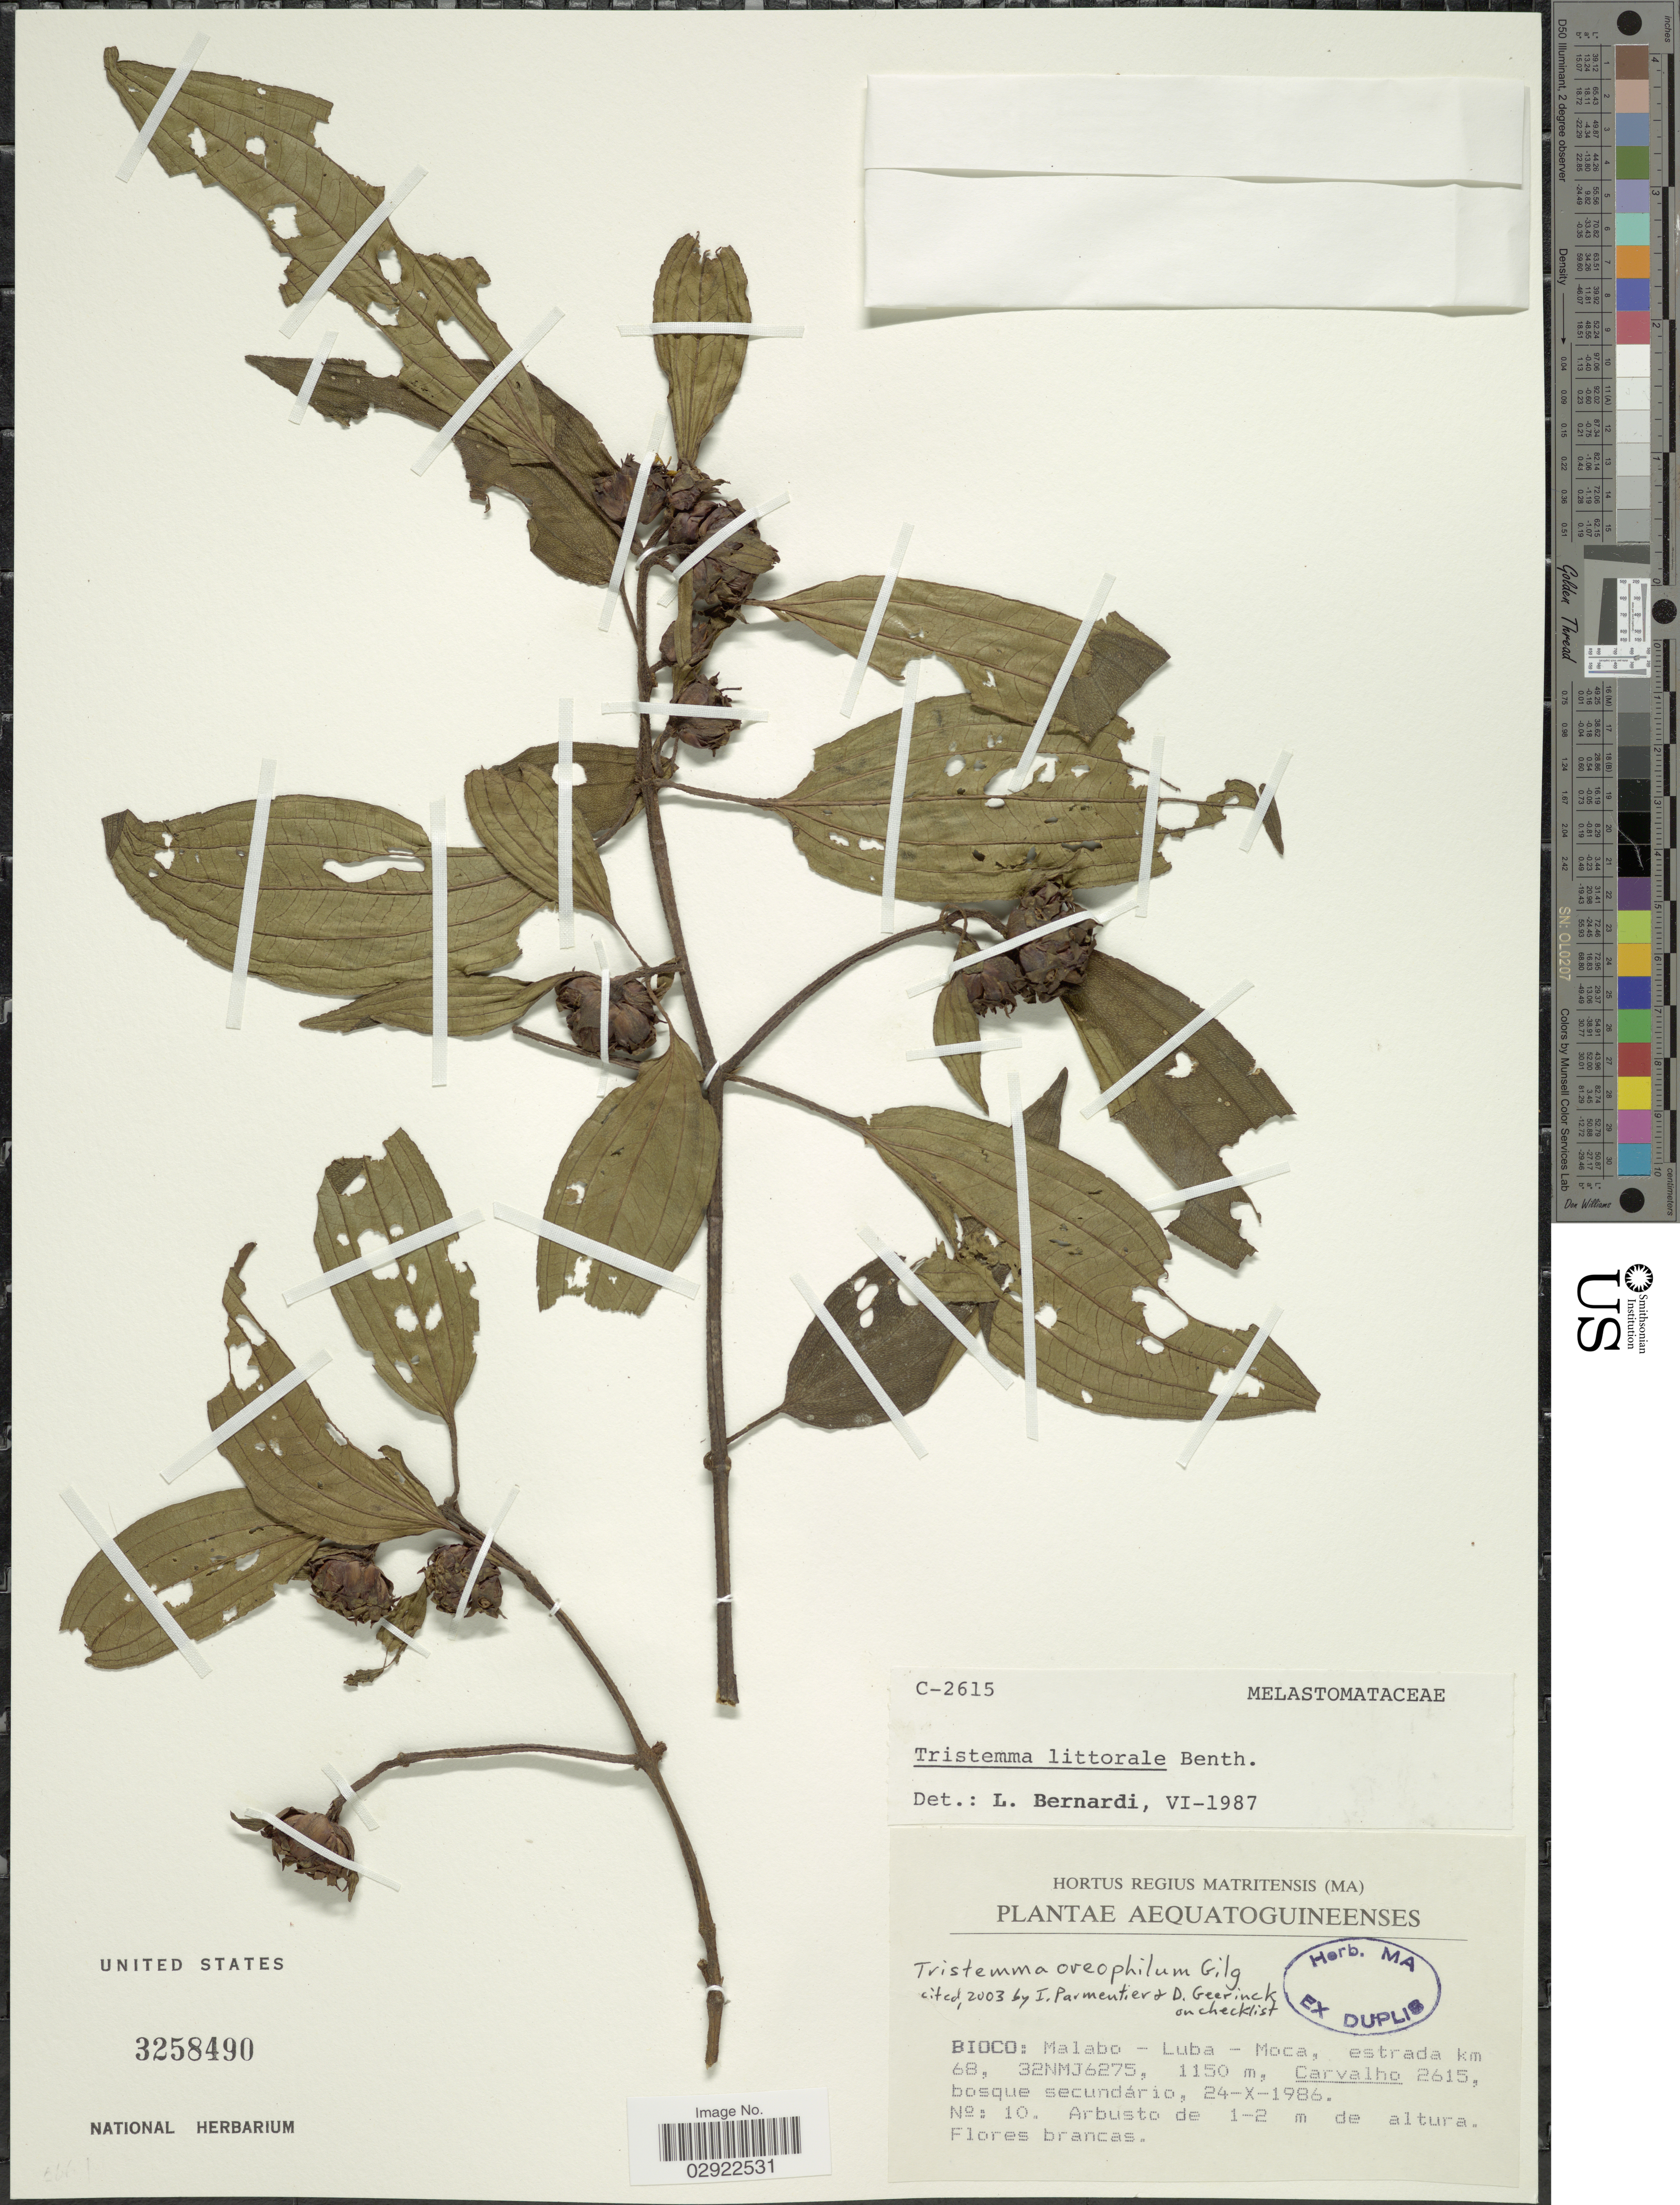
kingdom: Plantae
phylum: Tracheophyta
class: Magnoliopsida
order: Myrtales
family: Melastomataceae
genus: Tristemma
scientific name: Tristemma oreophilum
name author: Gilg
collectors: Carvalho, --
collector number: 2615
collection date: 1986-10-24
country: Equatorial Guinea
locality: Bioco: Malabo - Luba - Moca, estrada km 68, 32NMJ6275.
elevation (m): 1150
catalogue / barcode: US 3258490